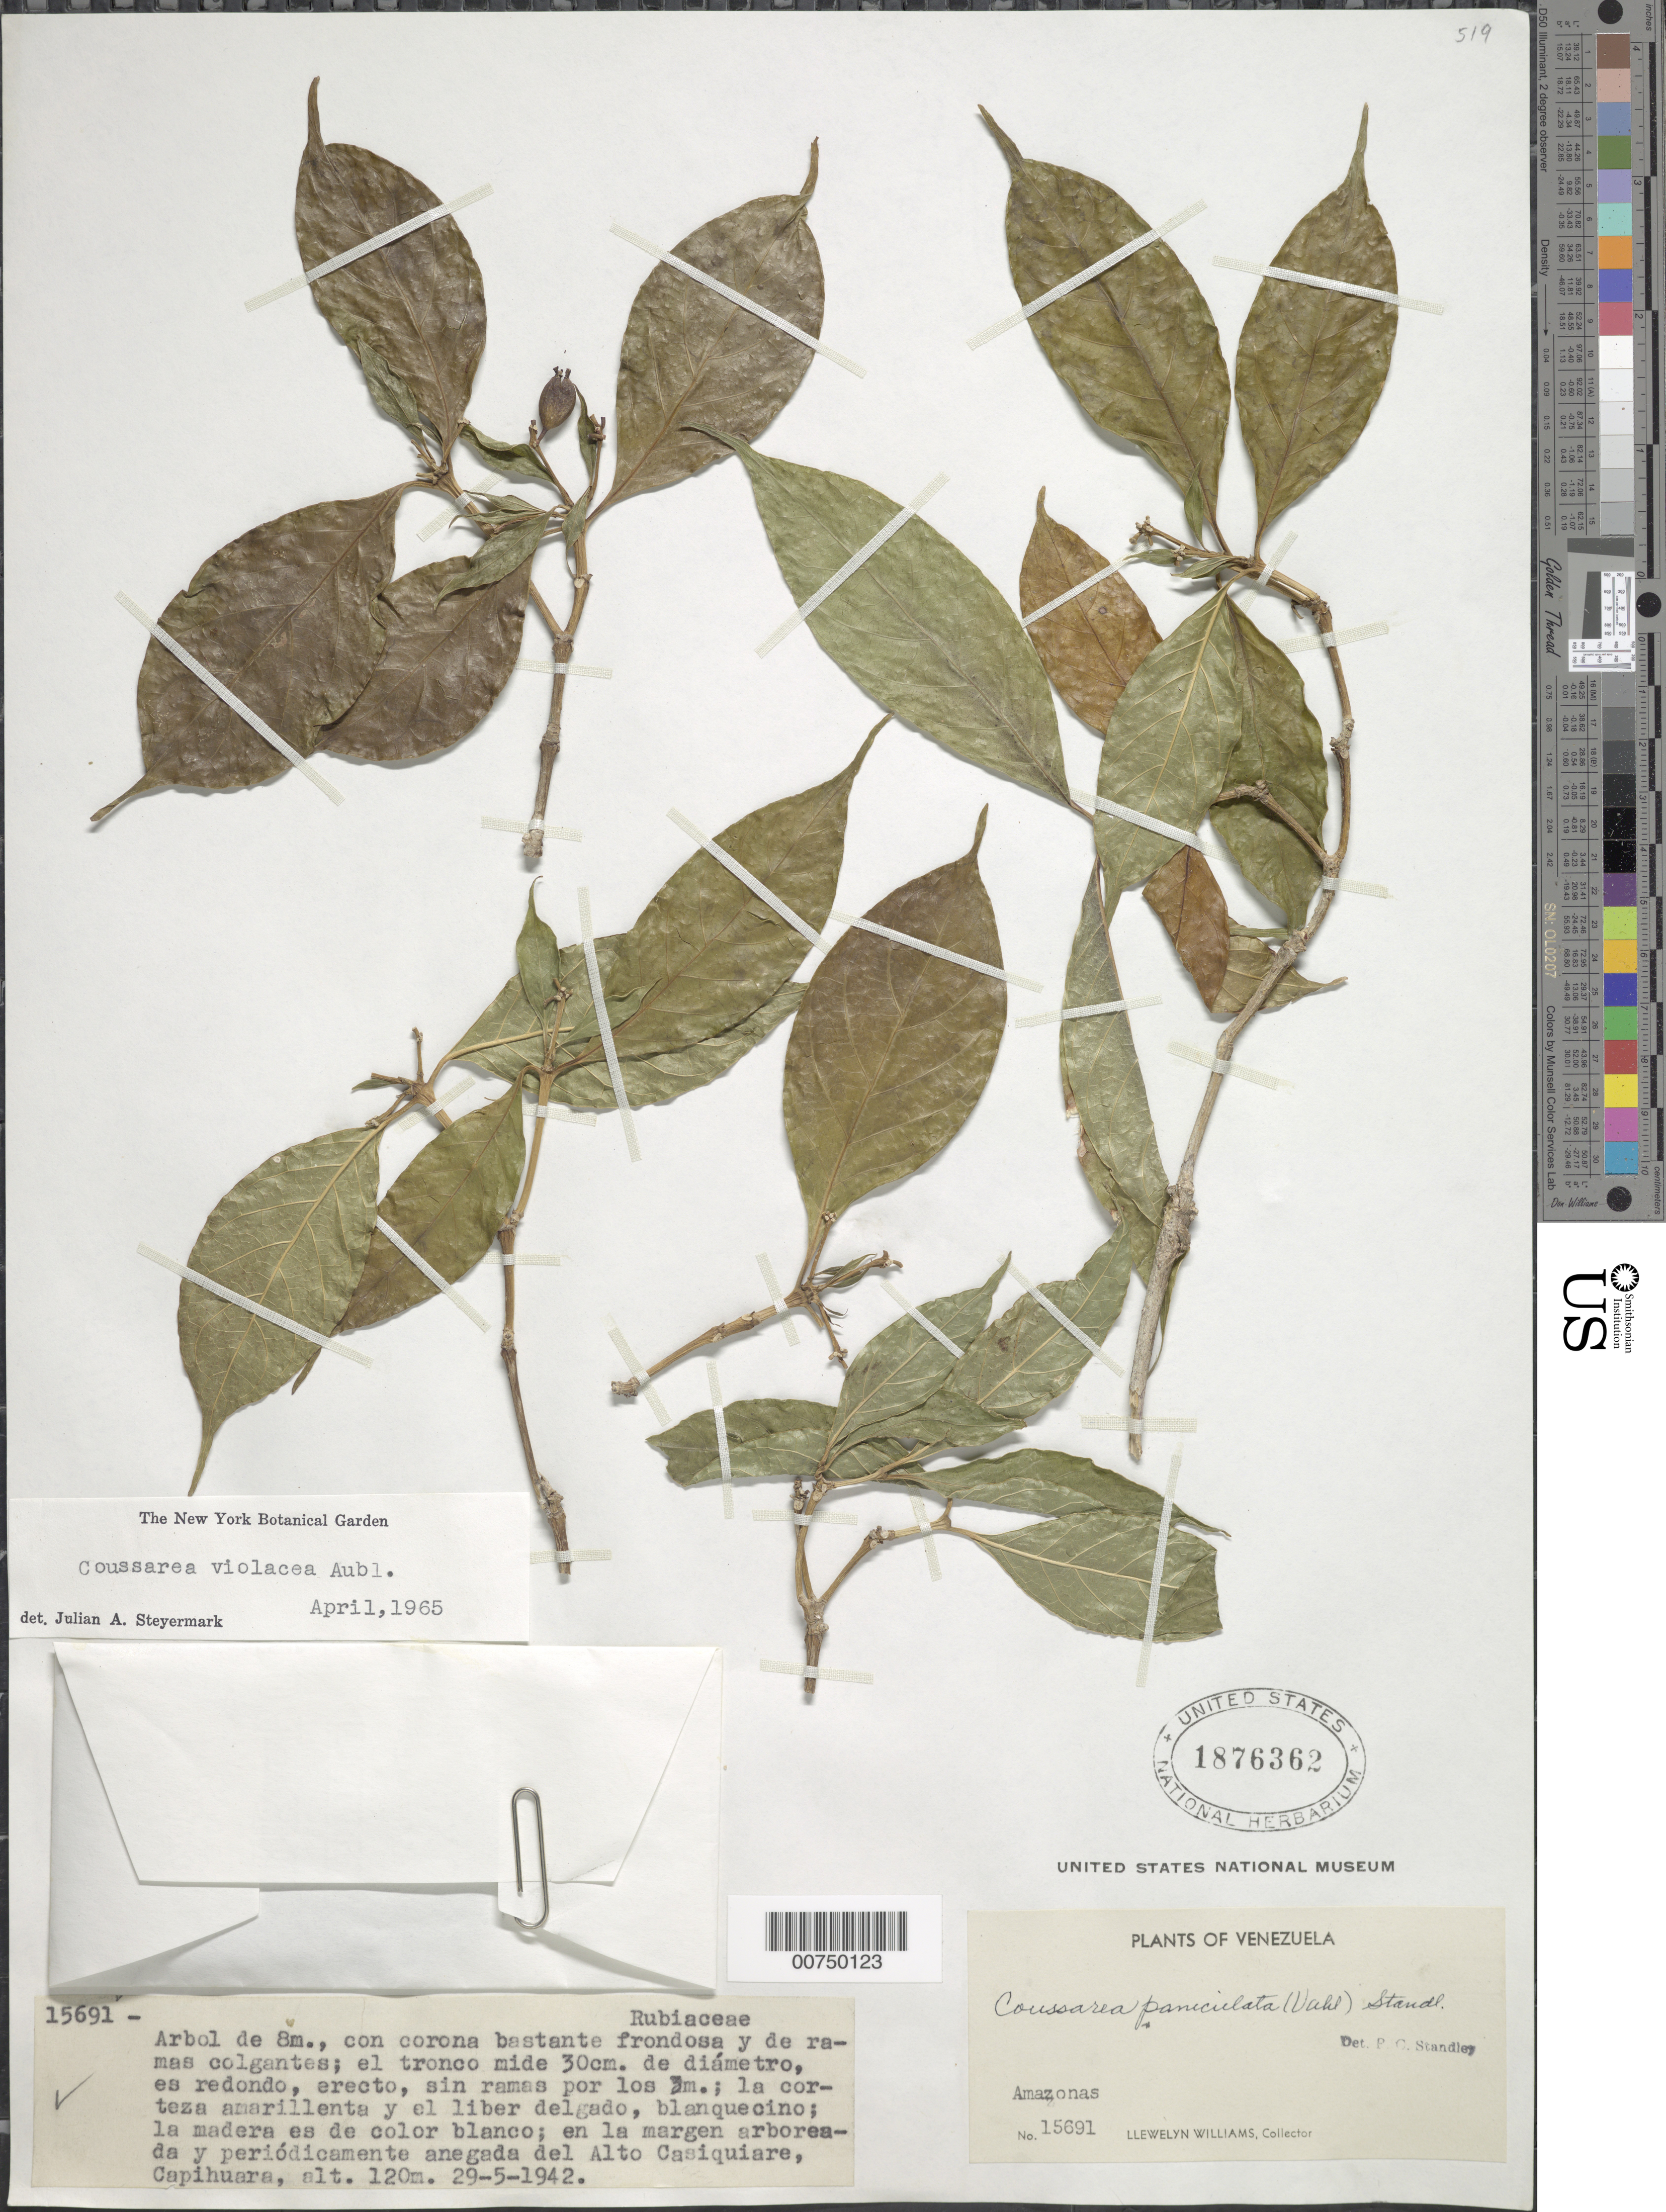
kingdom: Plantae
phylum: Tracheophyta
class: Magnoliopsida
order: Gentianales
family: Rubiaceae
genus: Coussarea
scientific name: Coussarea violacea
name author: Aubl.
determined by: Steyermark, Julian A., (VEN)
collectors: Ll. Williams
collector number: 15691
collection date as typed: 29-May-42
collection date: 1942-05-29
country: Venezuela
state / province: Amazonas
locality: Capihuara, Alto Casiquiare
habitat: Margen arboreada y periodicamente anegada del rio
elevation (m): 120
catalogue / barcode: US 1876362